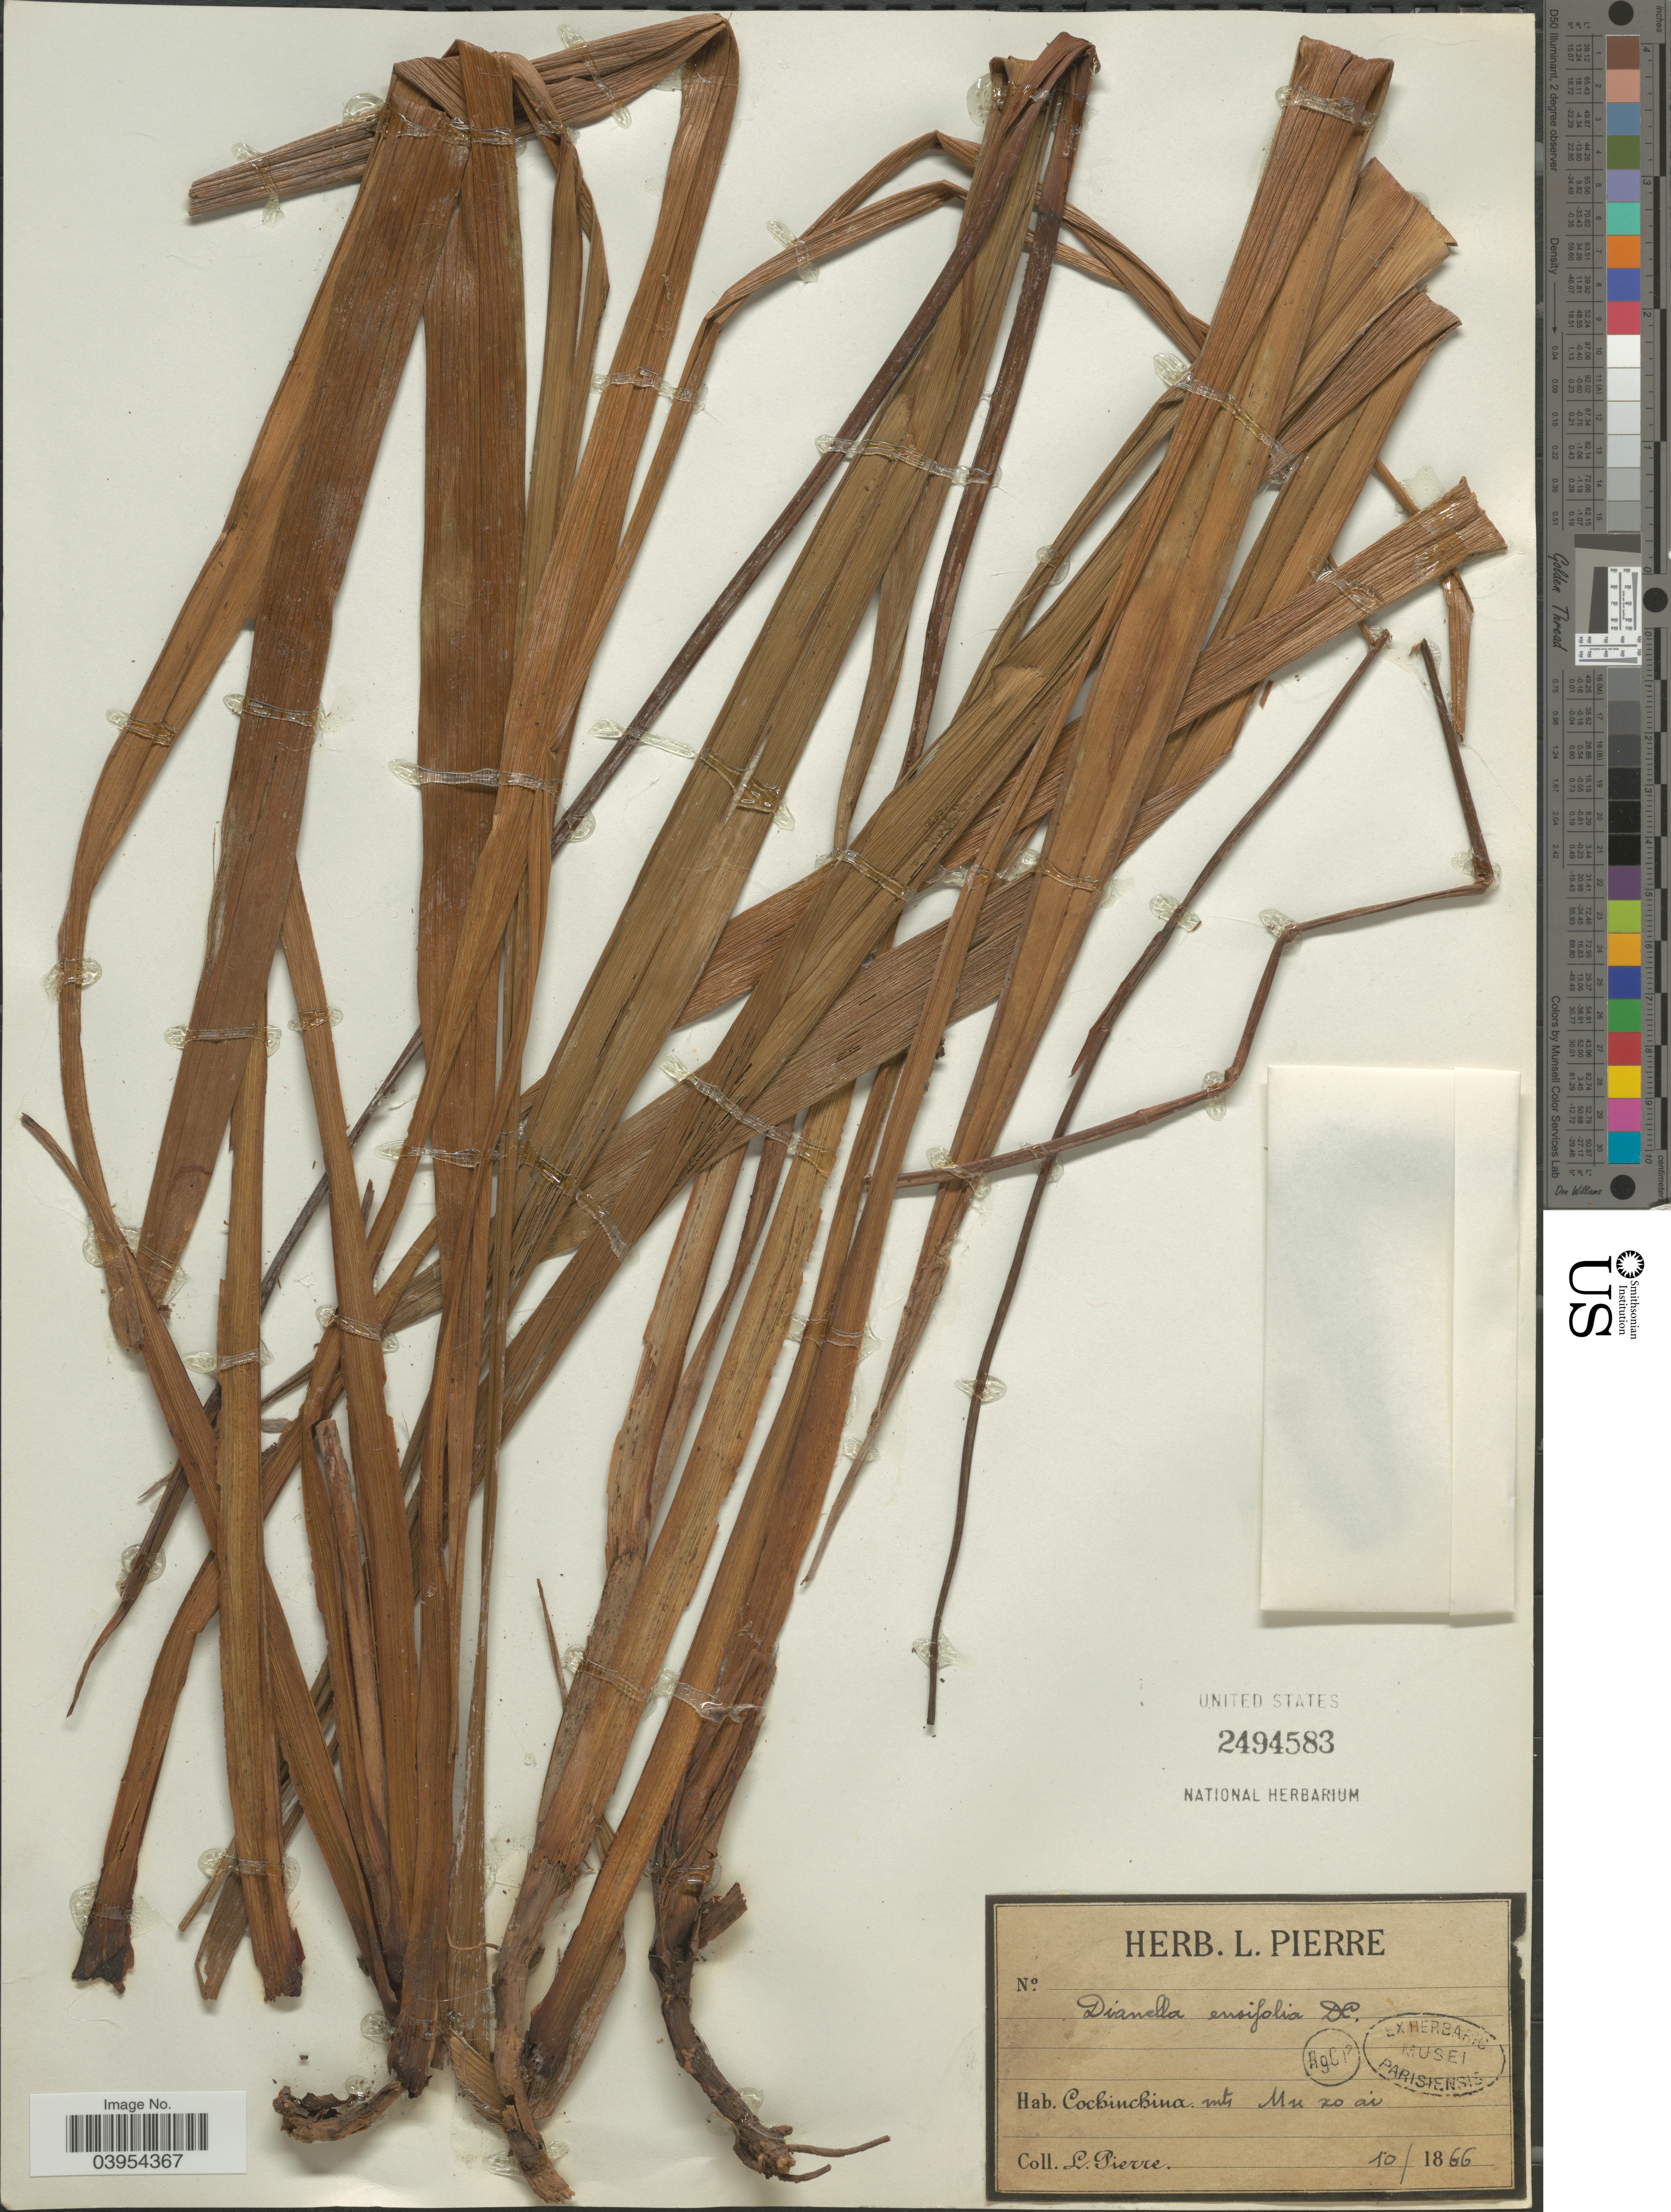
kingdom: Plantae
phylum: Tracheophyta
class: Liliopsida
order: Asparagales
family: Asphodelaceae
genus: Dianella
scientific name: Dianella ensifolia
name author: (L.) DC.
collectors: L. Pierre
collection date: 1866-10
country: Vietnam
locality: Cochinchina. mts Mu xo ai.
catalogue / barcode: US 2494583